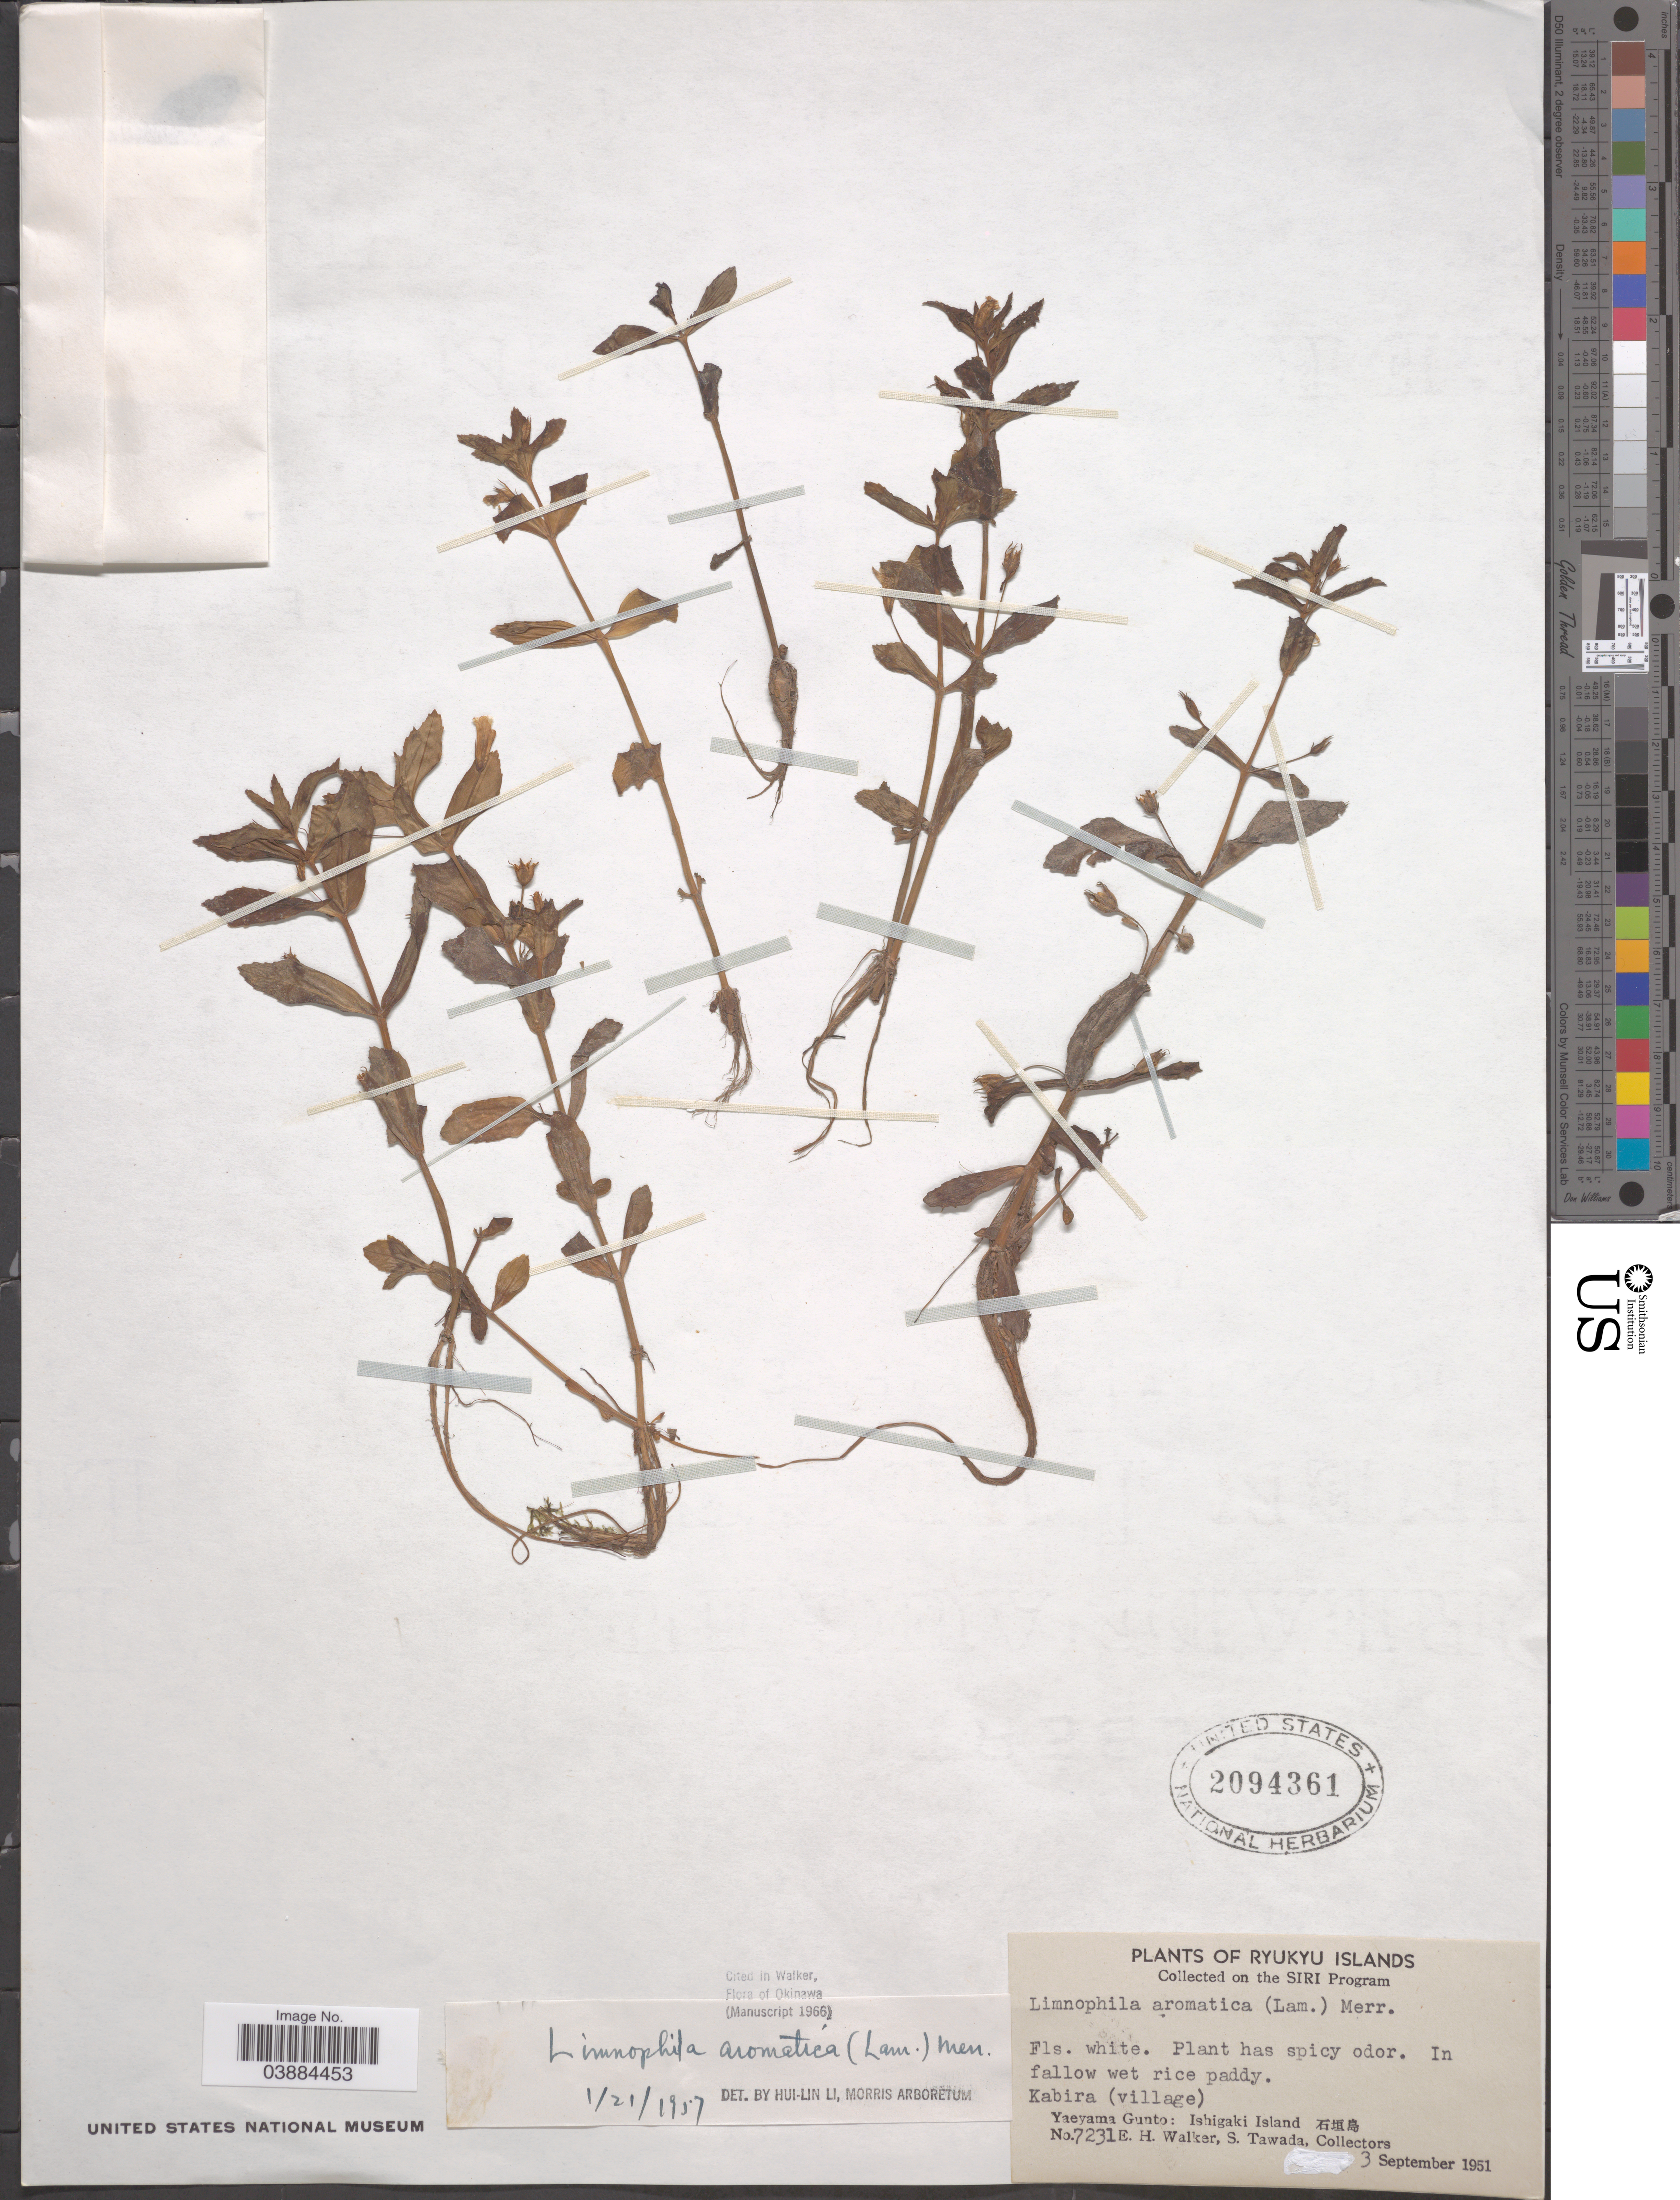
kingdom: Plantae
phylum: Tracheophyta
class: Magnoliopsida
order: Lamiales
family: Plantaginaceae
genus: Limnophila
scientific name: Limnophila aromatica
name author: (Lam.) Merr.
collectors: E. H. Walker & S. Tawada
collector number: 7231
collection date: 1951-09-03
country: Japan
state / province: Okinawa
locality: Ryukyu Islands. Kabira (village). Yaeyama Gunto: Ishigaki Island. X.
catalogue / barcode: US 2094361